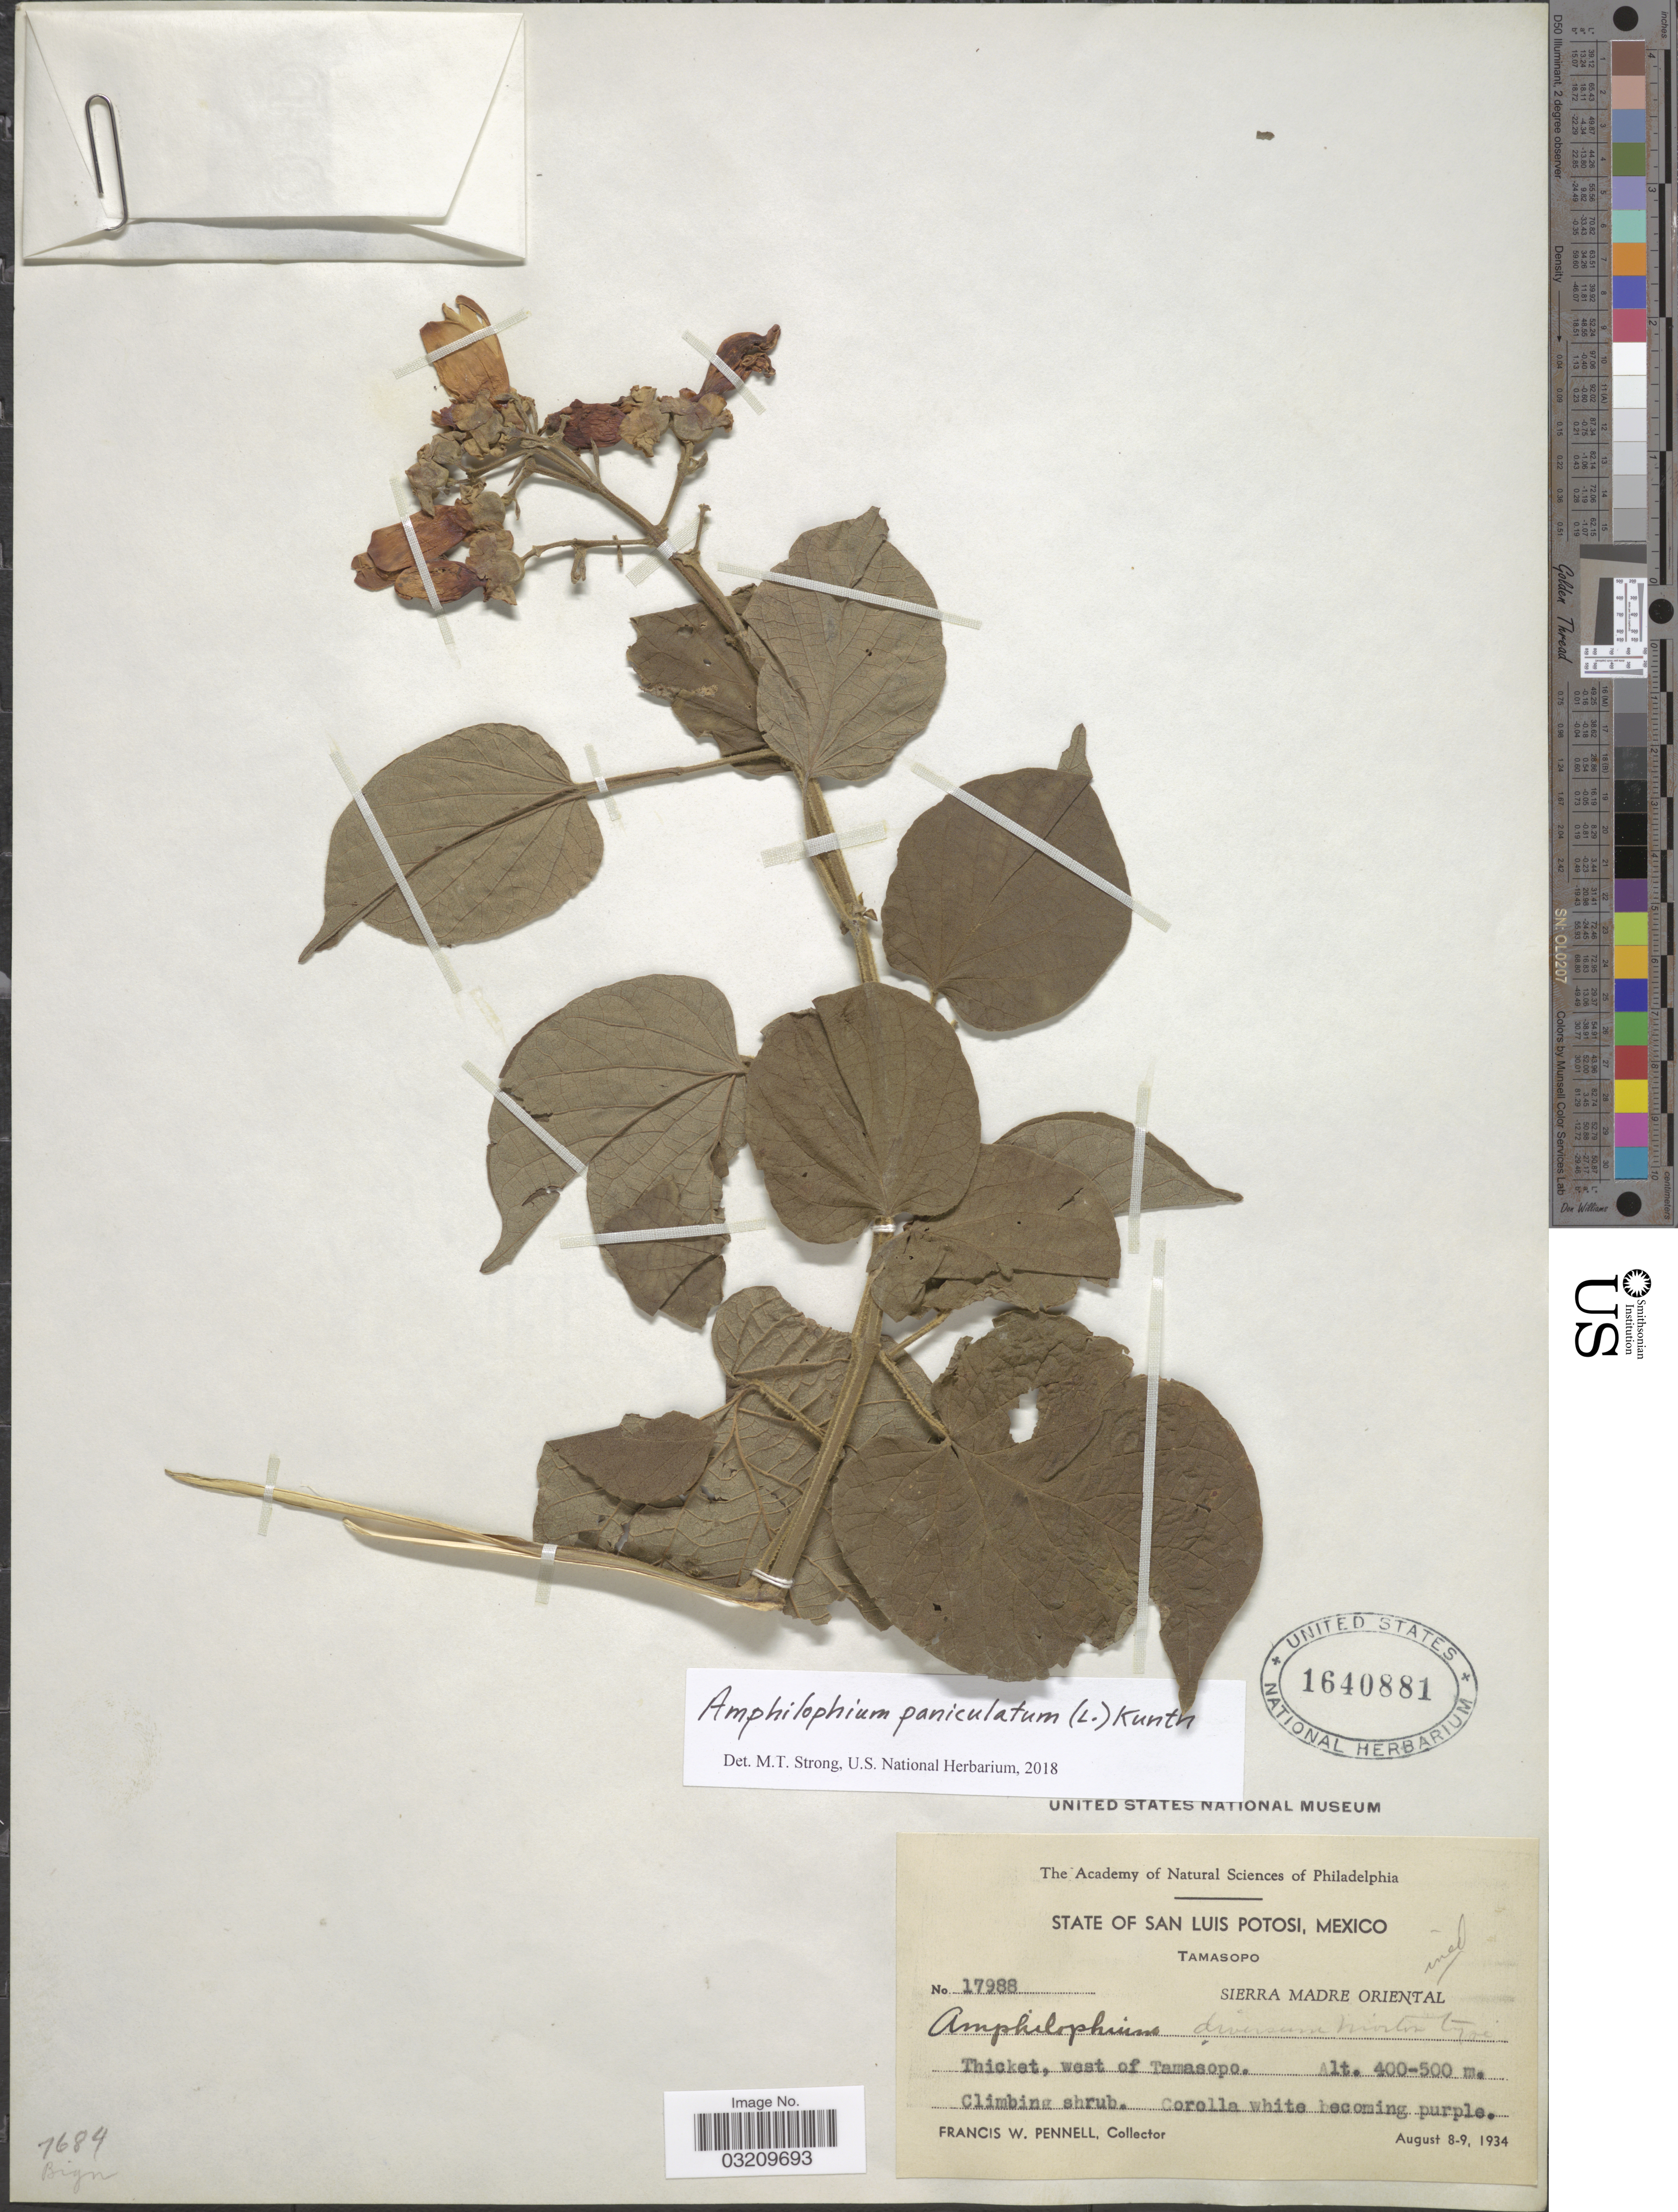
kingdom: Plantae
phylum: Tracheophyta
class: Magnoliopsida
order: Lamiales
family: Bignoniaceae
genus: Amphilophium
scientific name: Amphilophium paniculatum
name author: (L.) Kunth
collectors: F. W. Pennell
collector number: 17988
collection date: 1934-08-08/1934-08-09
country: Mexico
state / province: San Luis Potosí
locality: Tamasopo. Sierra Madre Oriental. Thicket, west of Tamasopo.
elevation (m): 400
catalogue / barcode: US 1640881